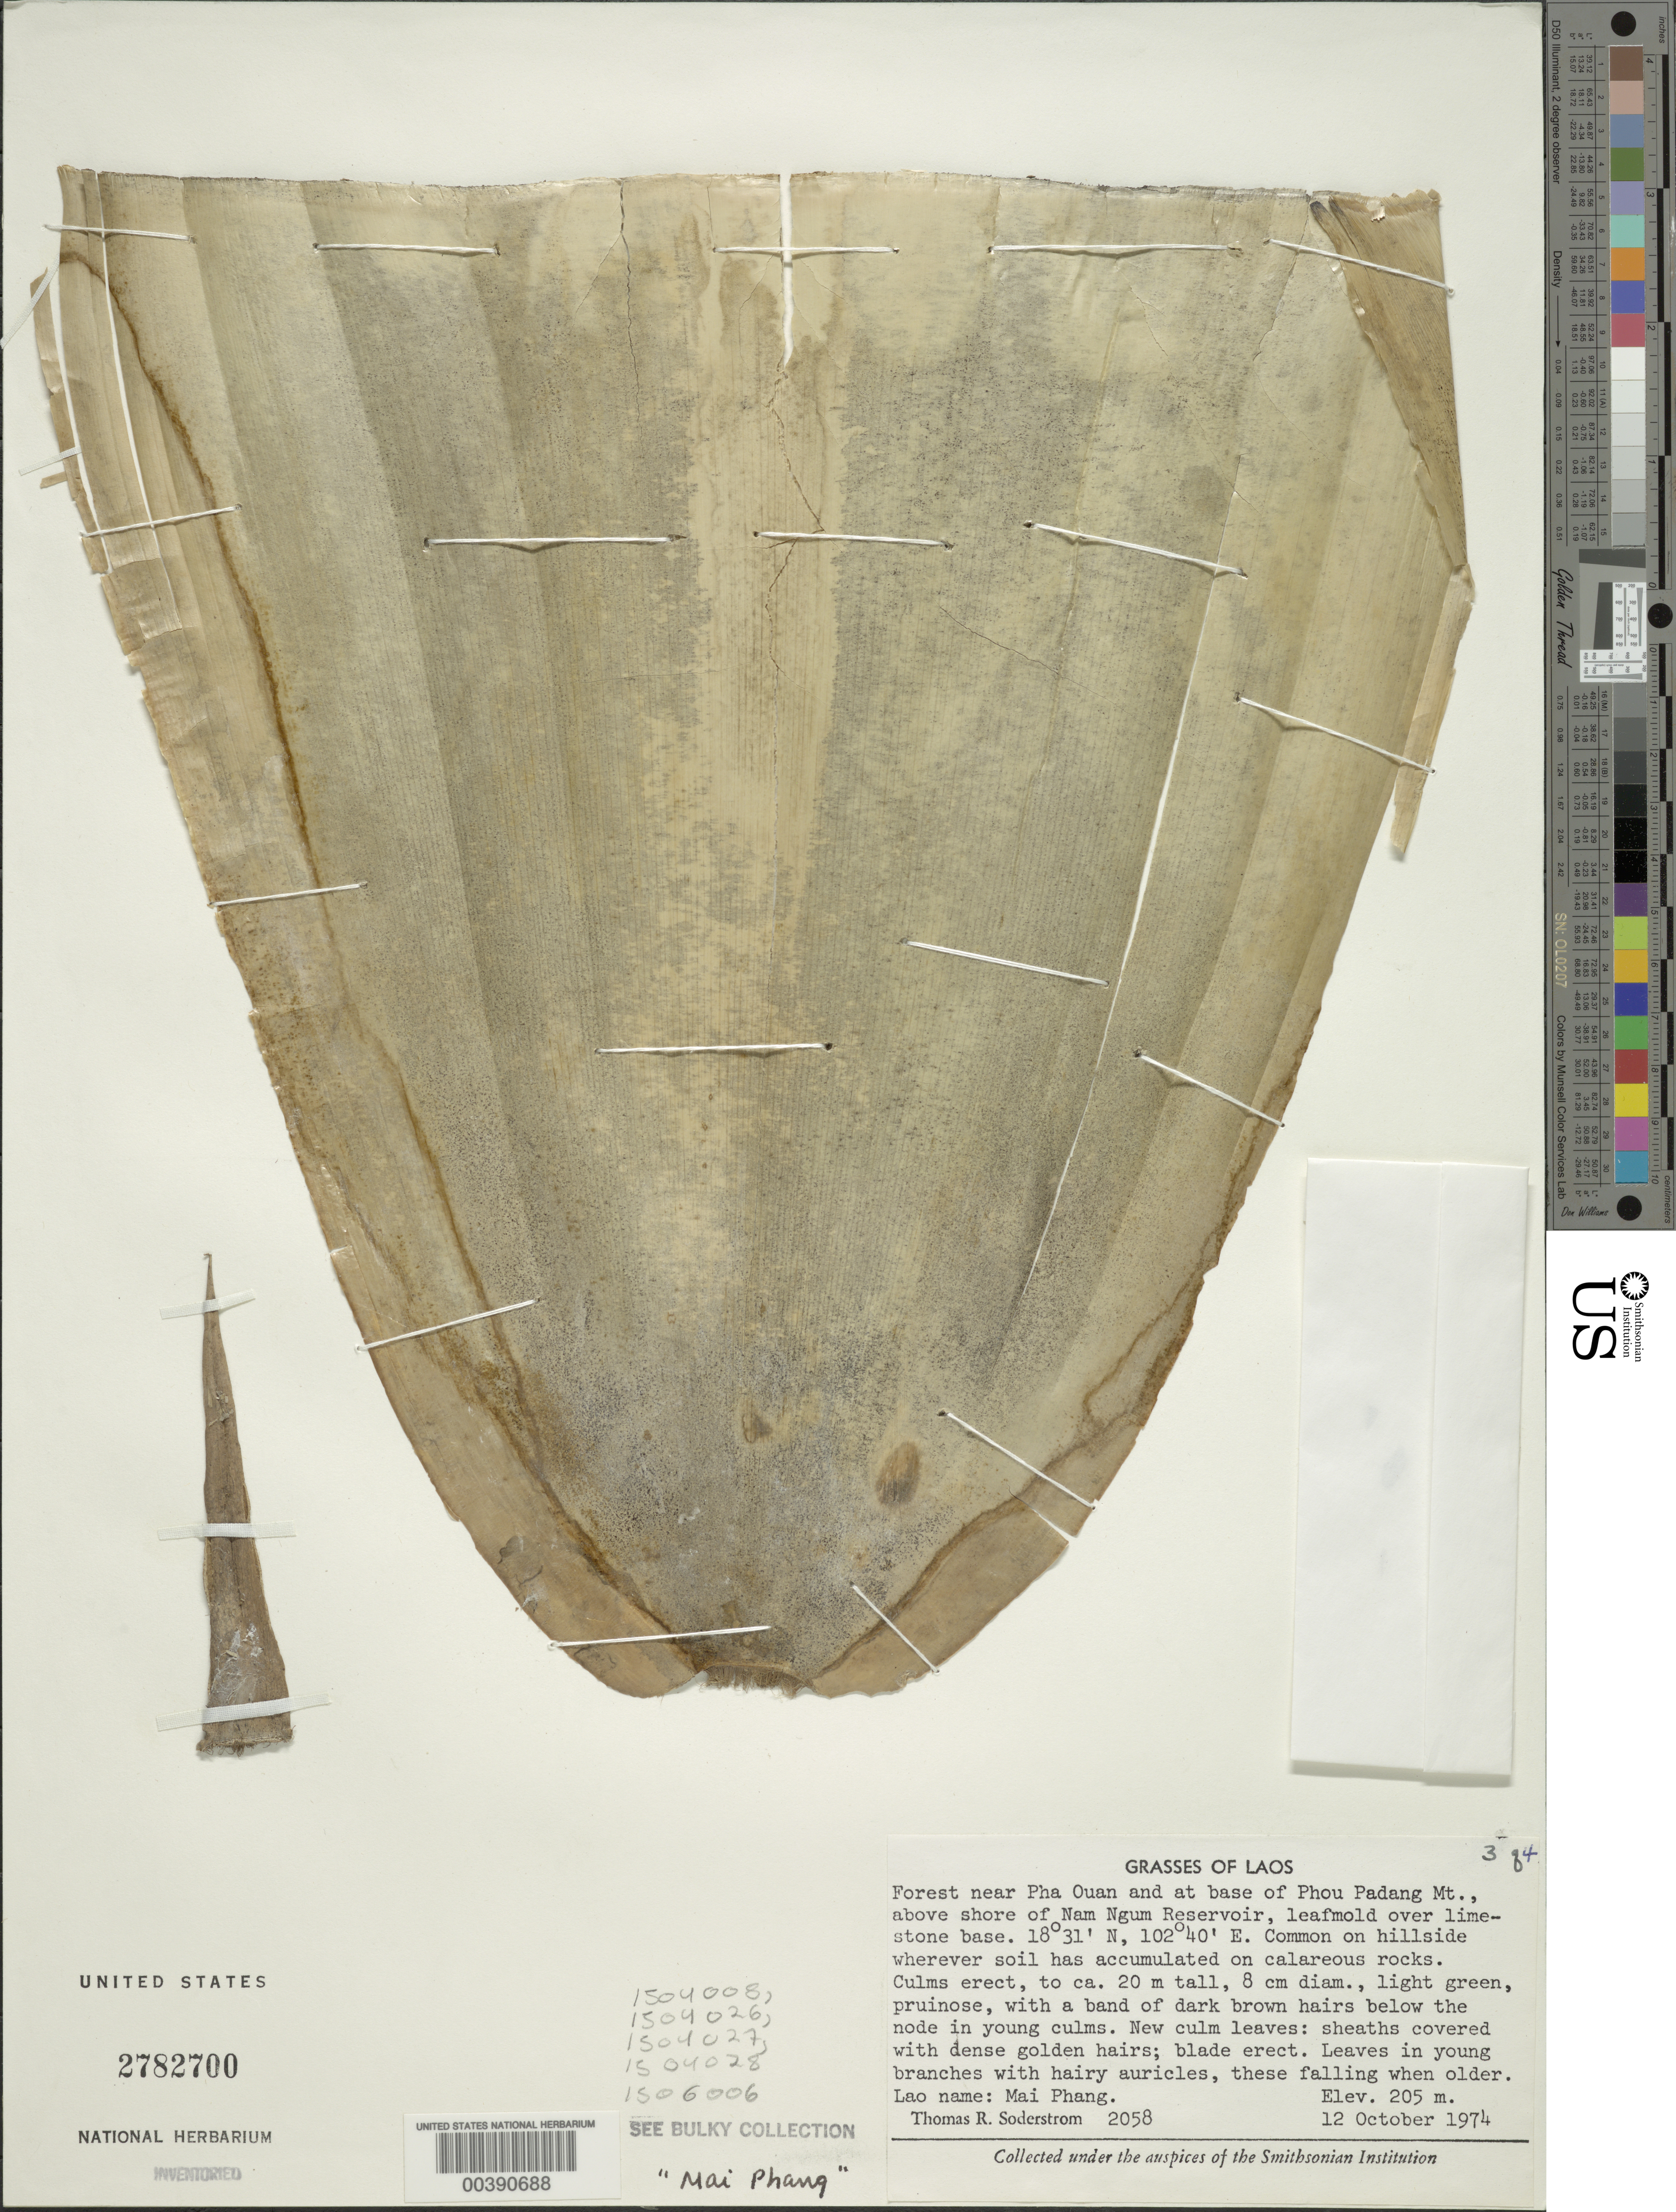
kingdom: Plantae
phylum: Tracheophyta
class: Liliopsida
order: Poales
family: Poaceae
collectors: T. R. Soderstrom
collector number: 2058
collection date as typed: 12 Oct 1974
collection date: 1974-10-12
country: Laos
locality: Pha Ouan, Phou Padang Mt.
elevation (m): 205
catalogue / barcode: US 2782700